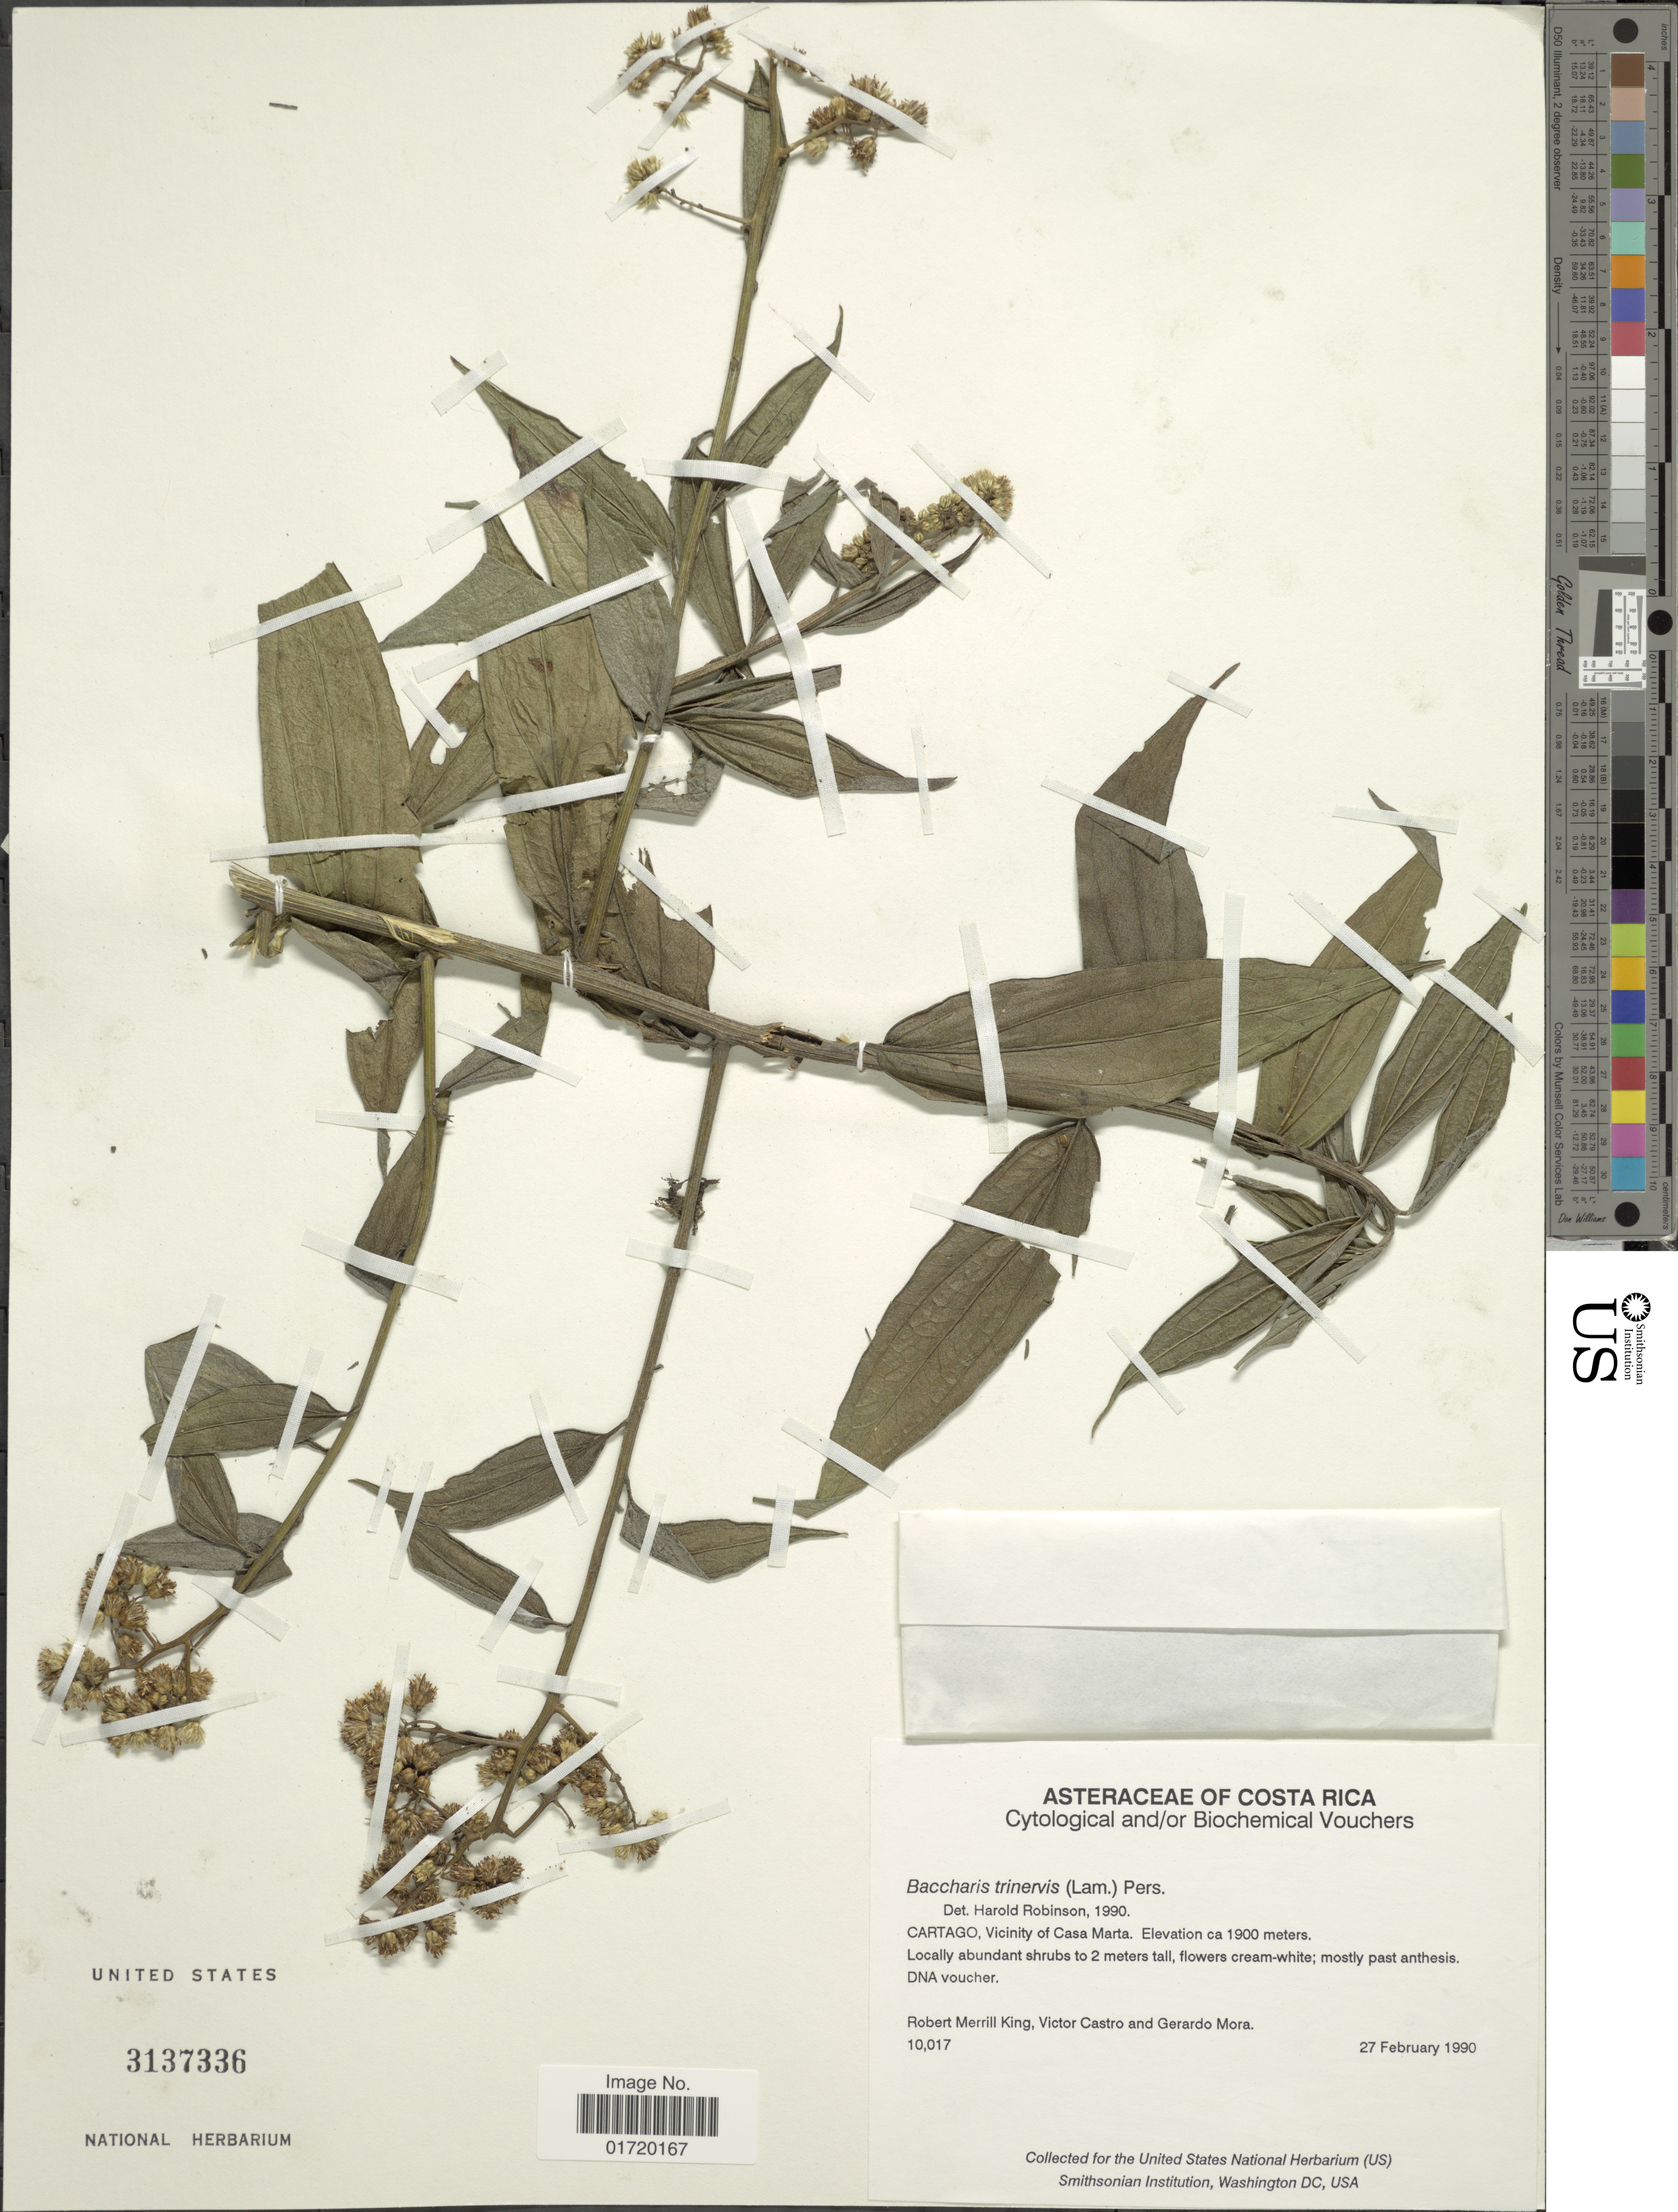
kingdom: Plantae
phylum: Tracheophyta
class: Magnoliopsida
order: Asterales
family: Asteraceae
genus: Baccharis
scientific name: Baccharis trinervis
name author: (Lam.) Pers.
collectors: R. M. King, V. Castro & G. Mora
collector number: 10017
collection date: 1990-02-27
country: Costa Rica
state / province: Cartago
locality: Vicinity of Casa Marta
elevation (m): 1900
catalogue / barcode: US 3137336